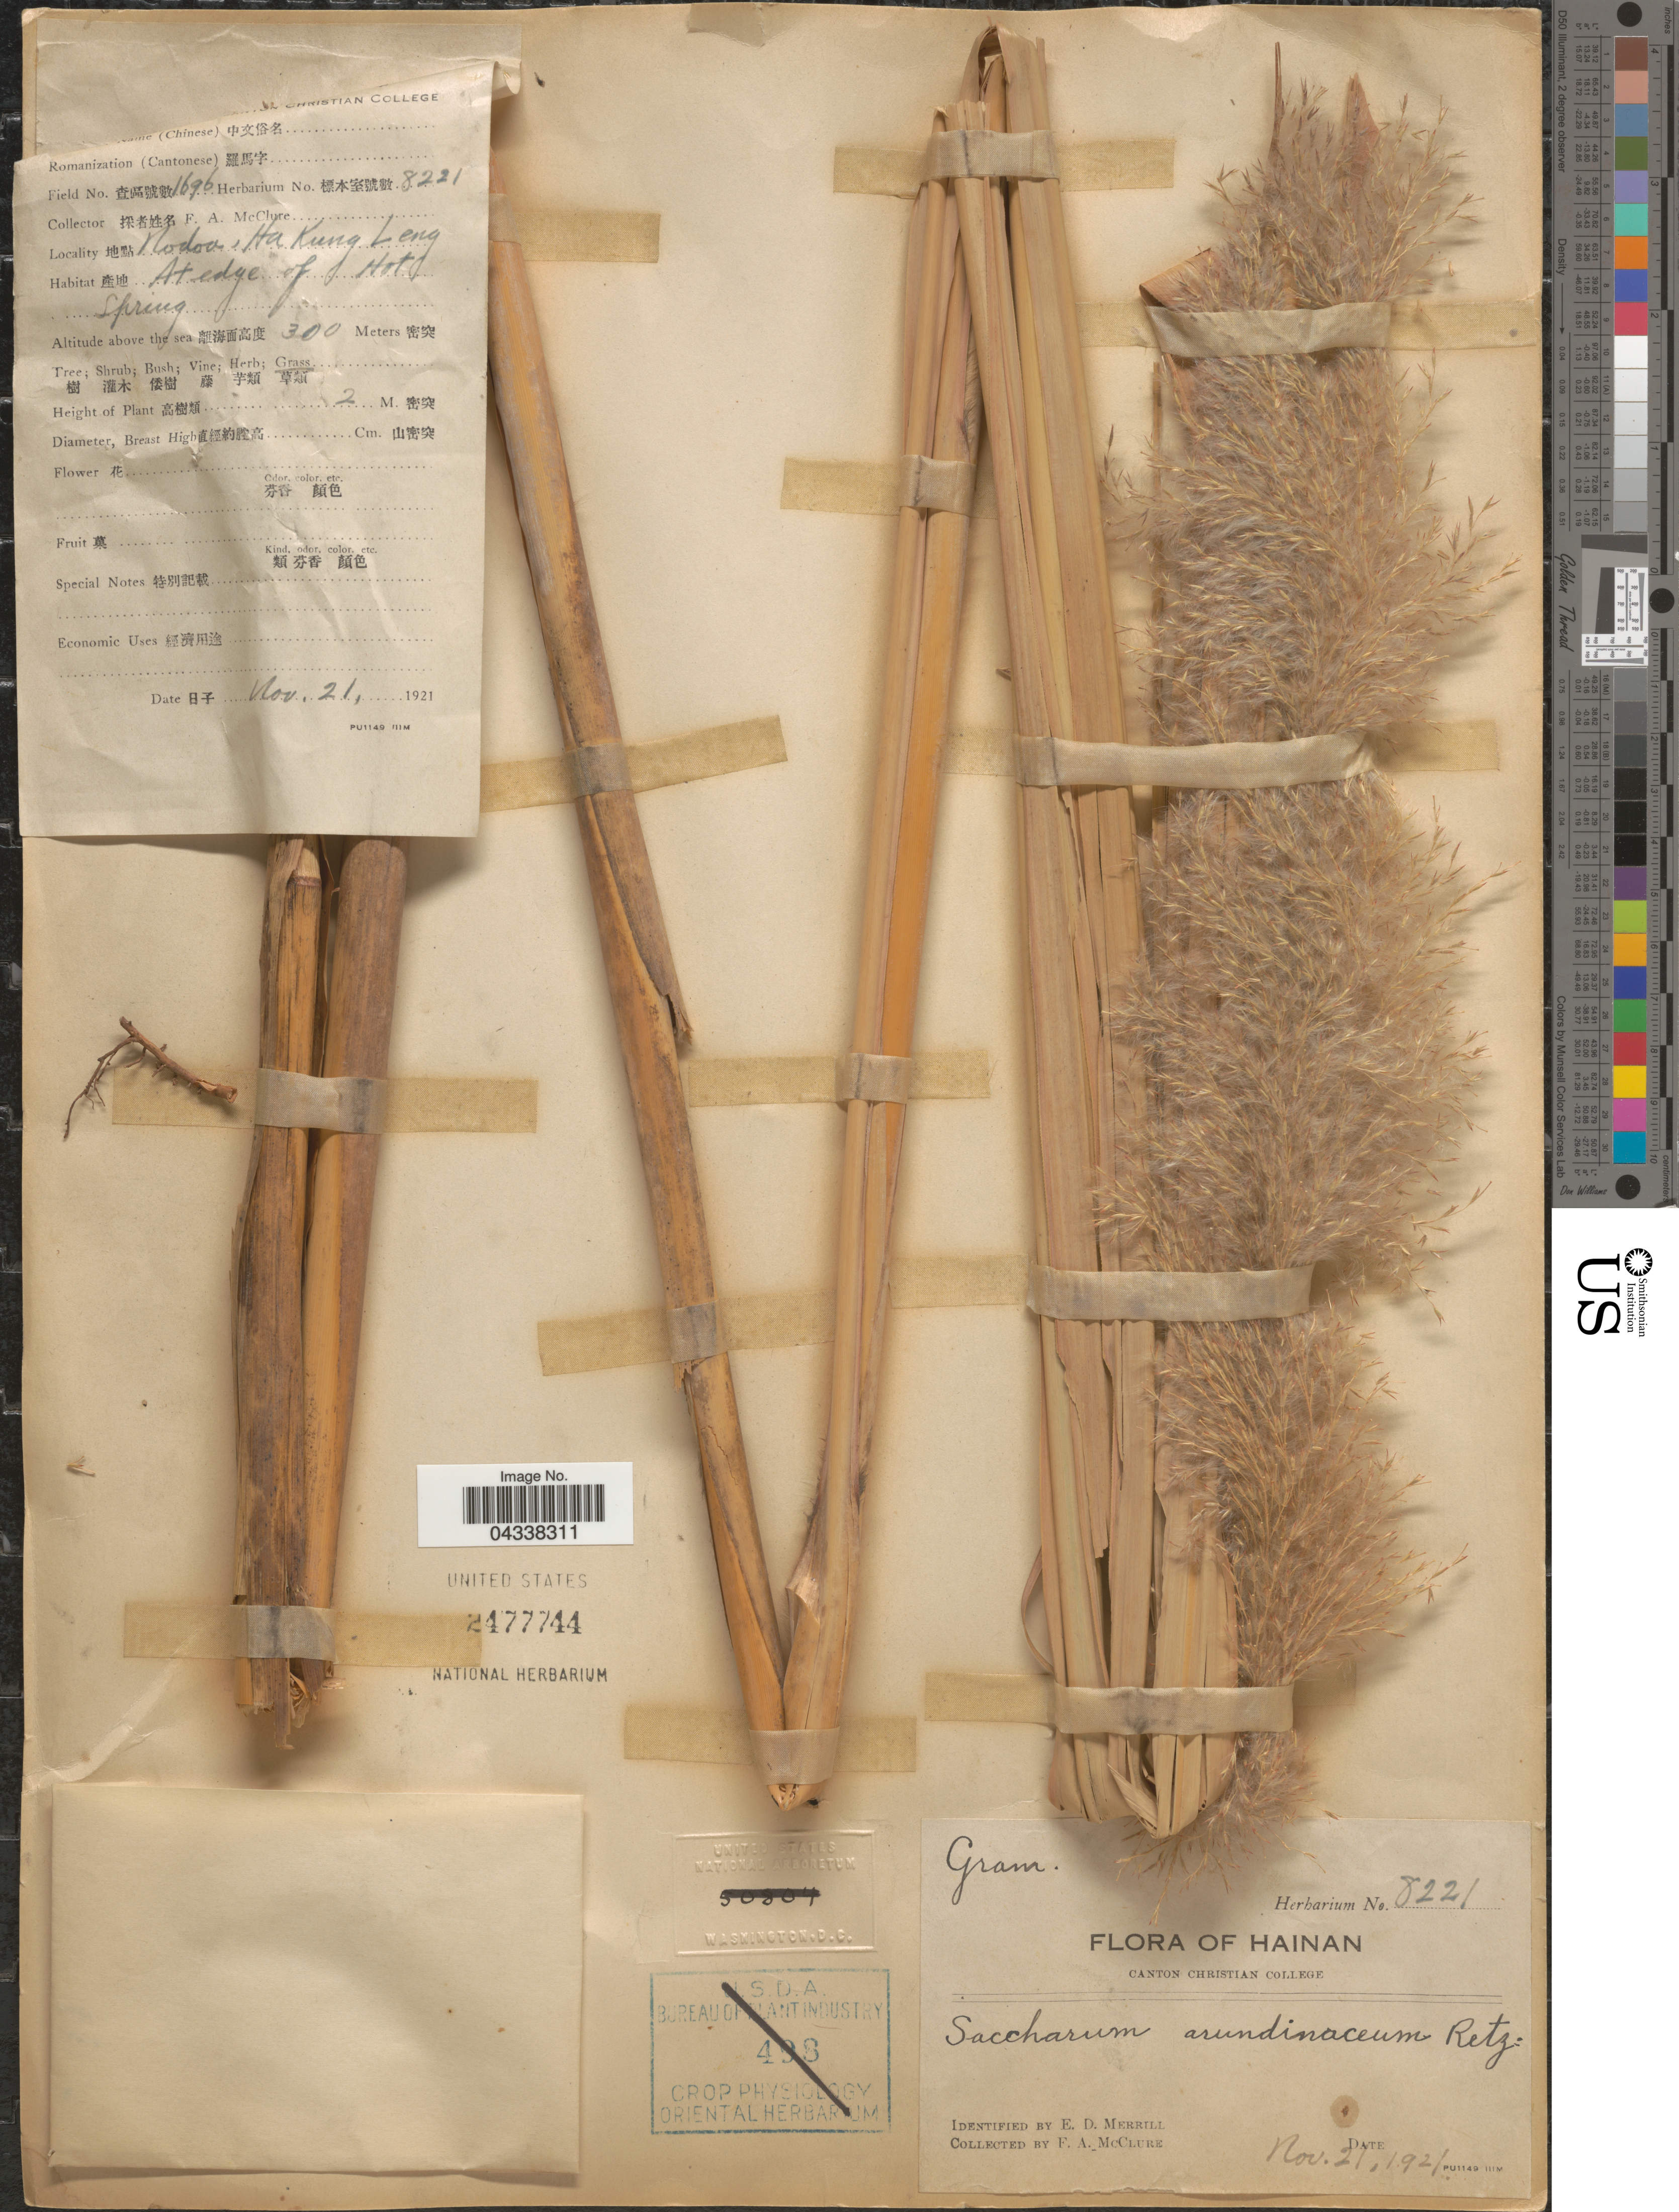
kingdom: Plantae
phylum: Tracheophyta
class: Liliopsida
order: Poales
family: Poaceae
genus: Tripidium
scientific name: Tripidium arundinaceum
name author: (Retz.) Welker et al.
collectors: F. A. McClure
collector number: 1696/8221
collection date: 1921-11-21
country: China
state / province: Hainan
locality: Nodoa, Ha Kung Leng. At edge of Hot Spring.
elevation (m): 300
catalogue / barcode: US 2477744